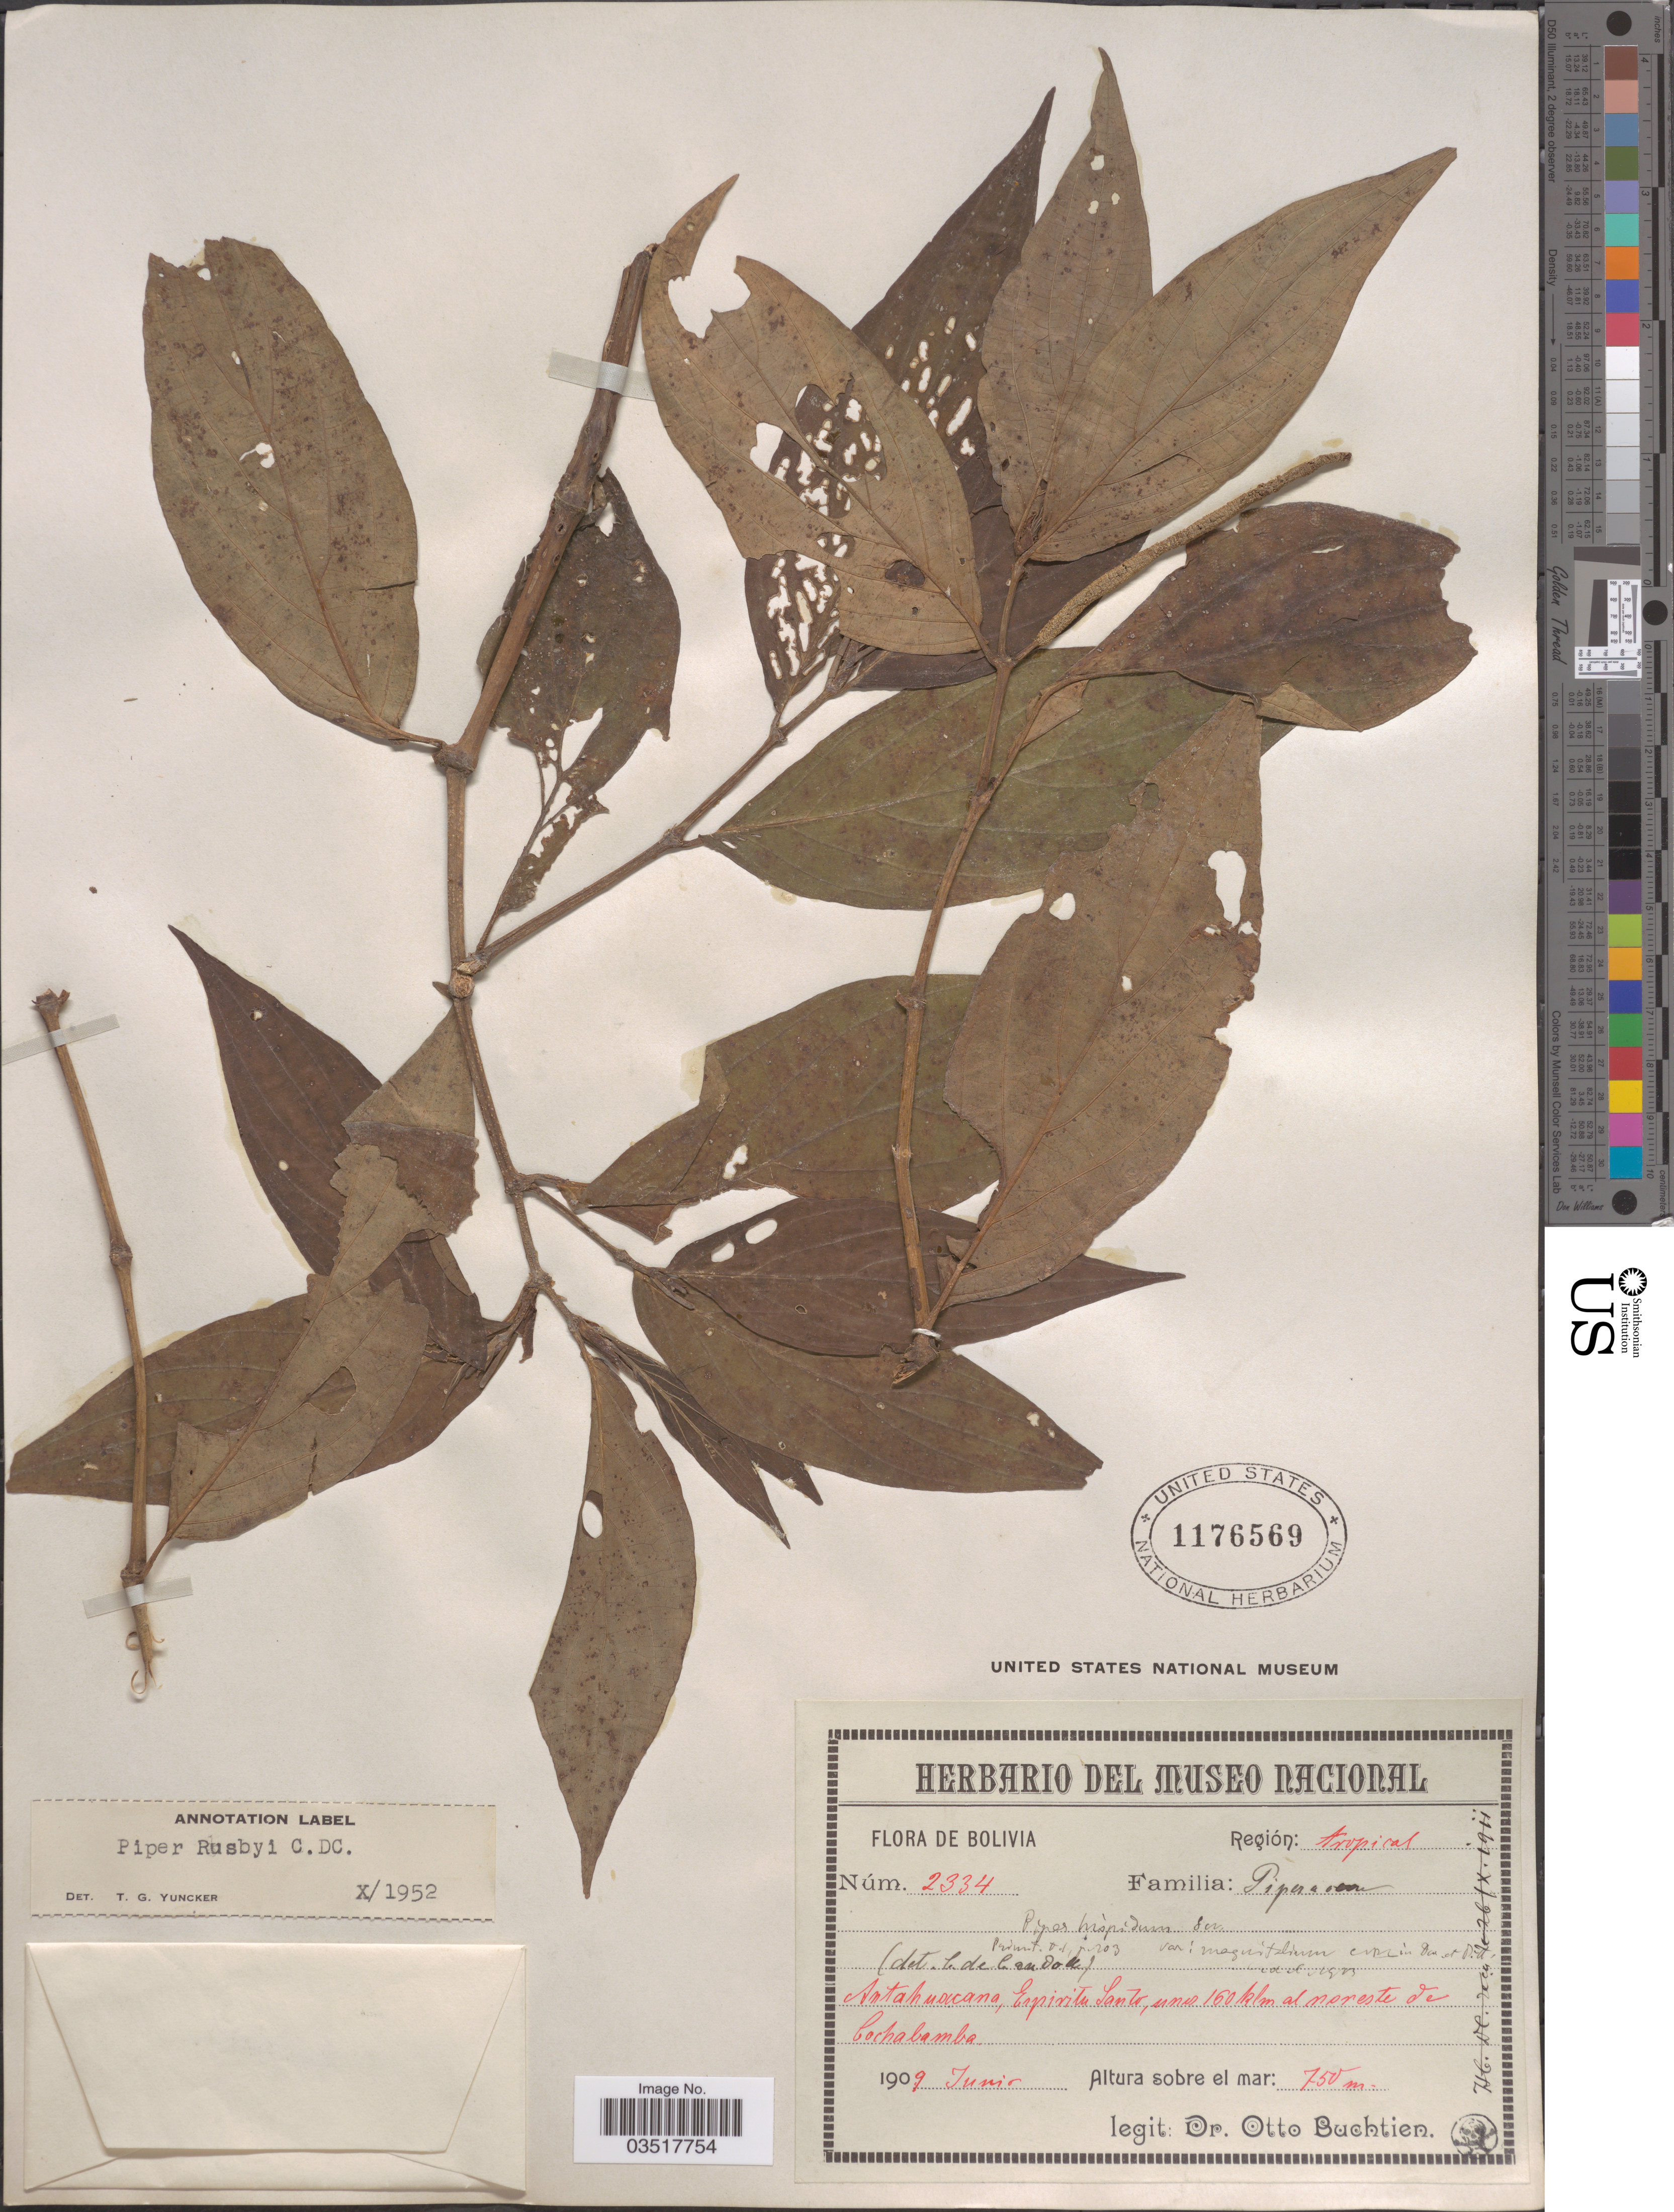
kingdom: Plantae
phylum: Tracheophyta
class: Magnoliopsida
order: Piperales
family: Piperaceae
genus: Piper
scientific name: Piper rusbyi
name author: C. DC.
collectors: O. Buchtien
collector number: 2334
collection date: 1909-09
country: Bolivia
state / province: Cochabamba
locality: Región: tropical. Antahuacana, Espiritu Santo, unos 160 klm al noreste de Cochabamba.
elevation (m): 750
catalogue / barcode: US 1176569